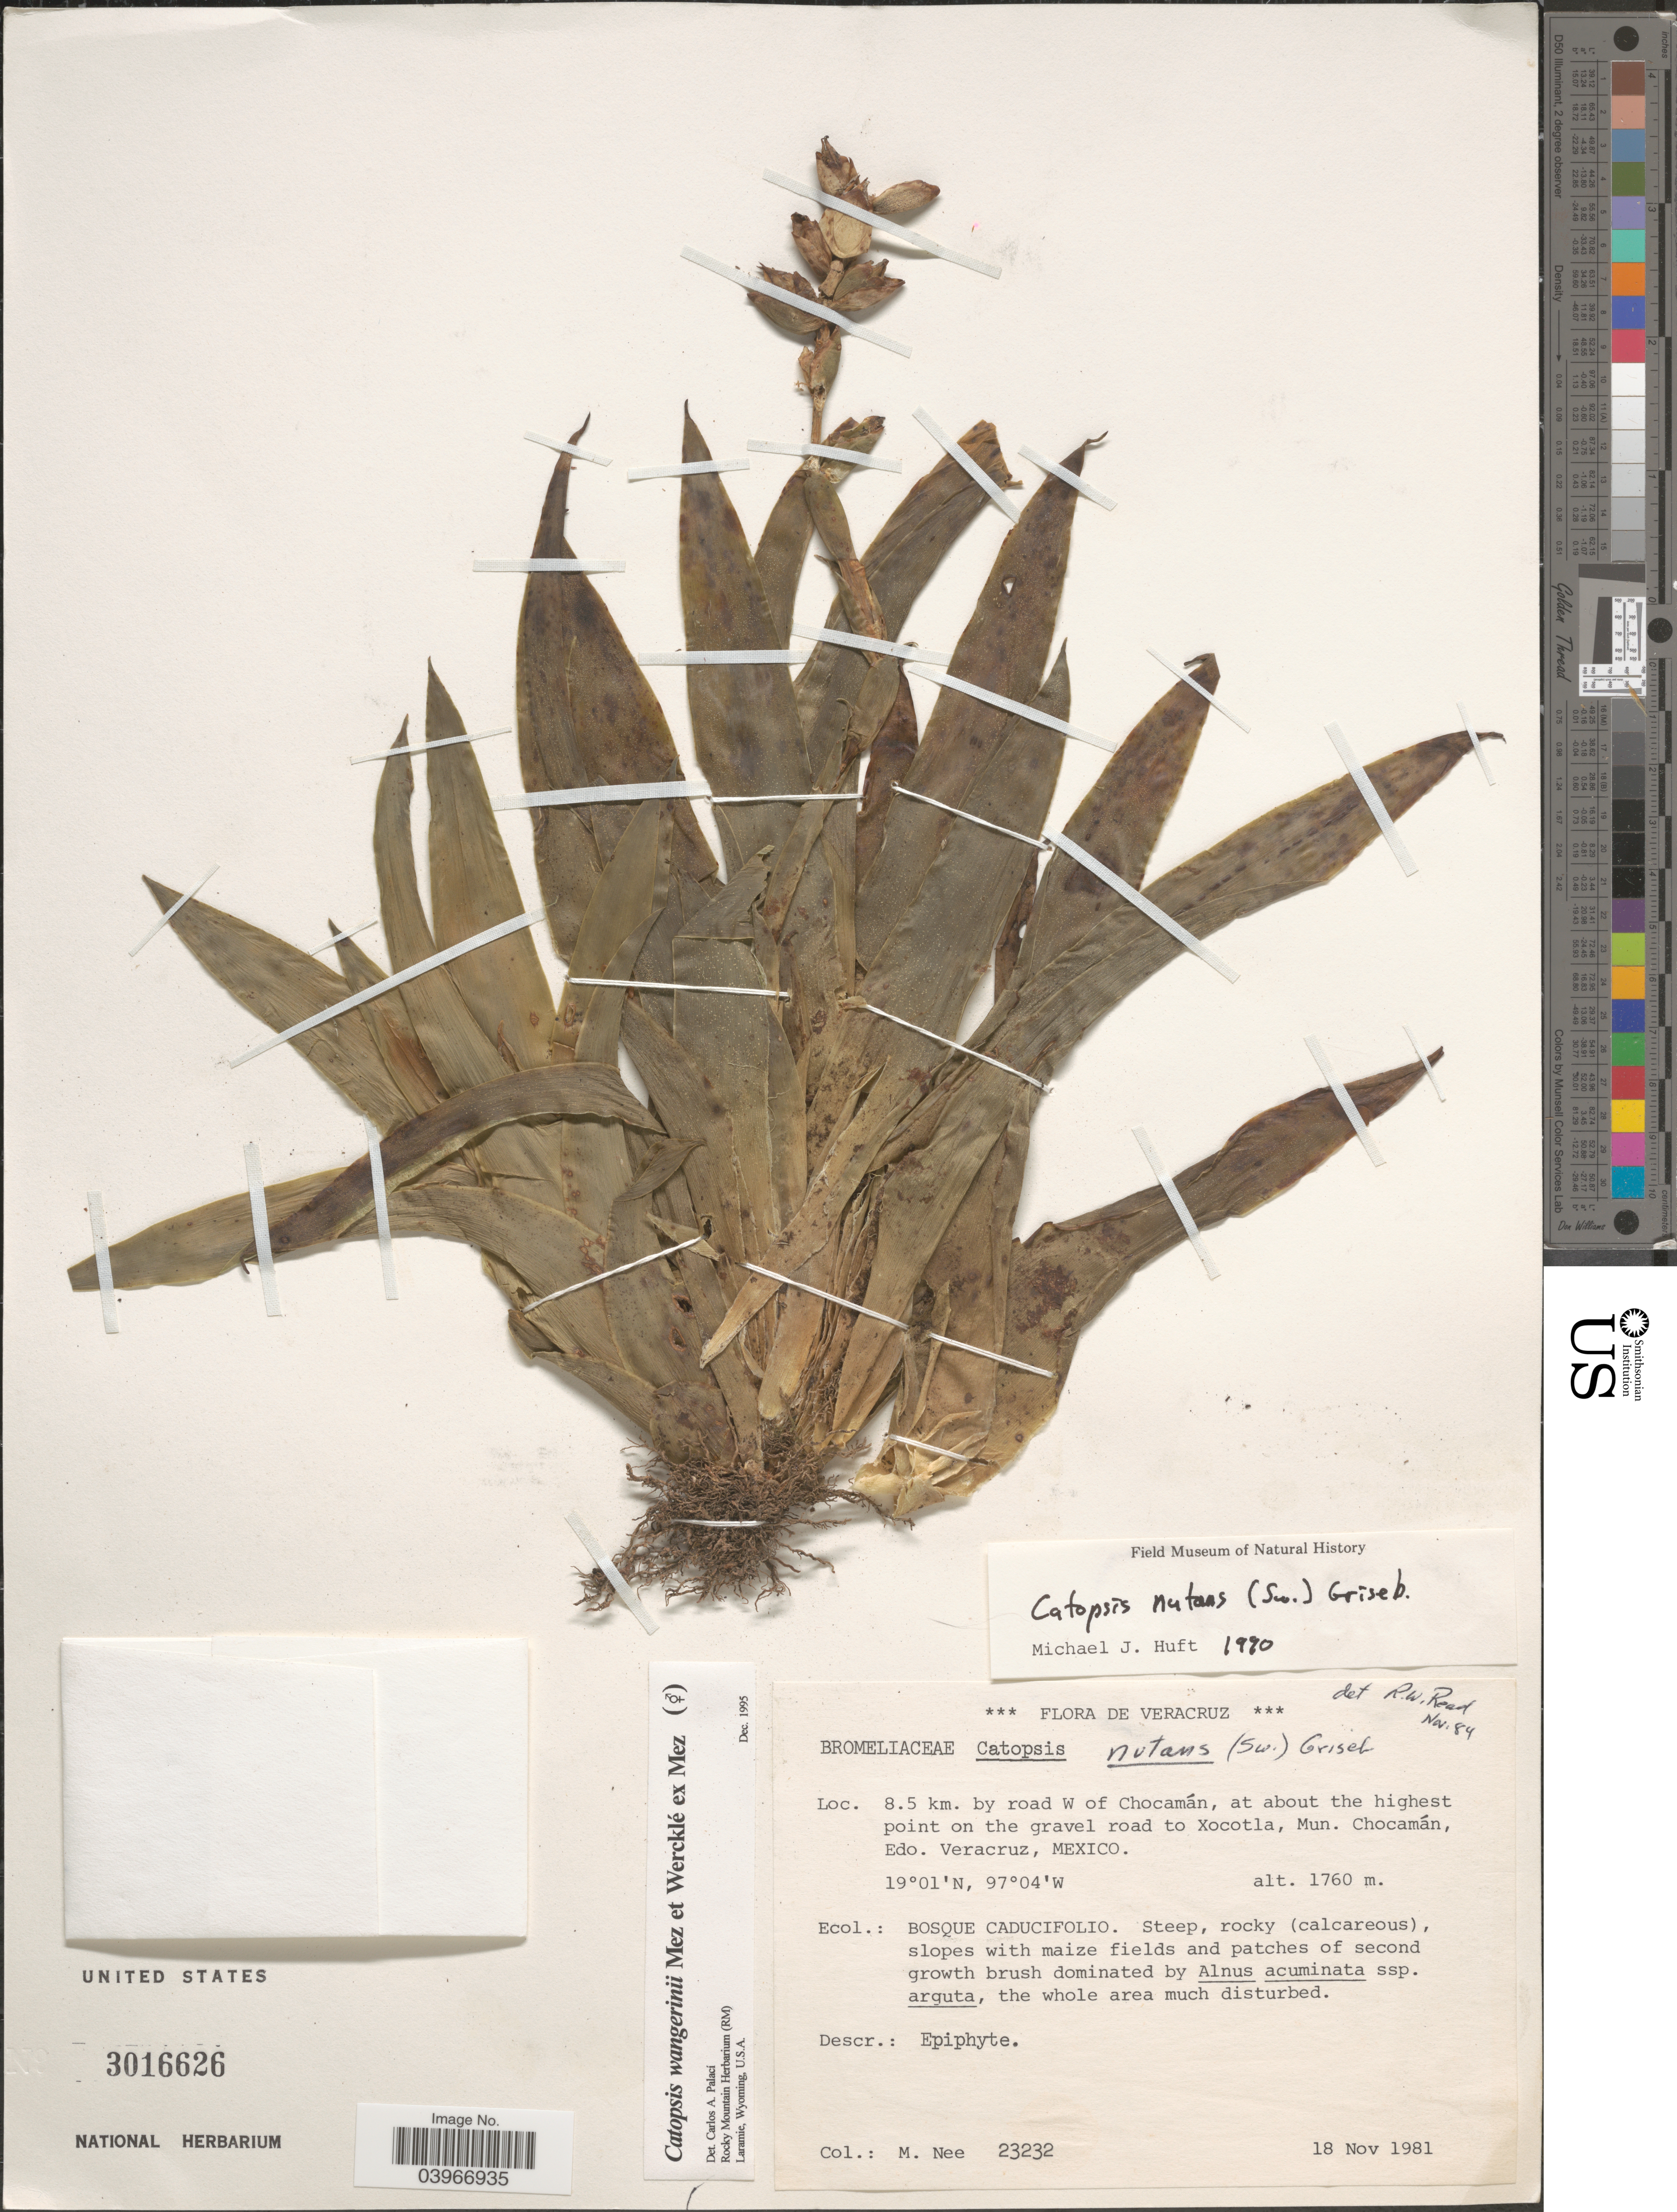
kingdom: Plantae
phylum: Tracheophyta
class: Liliopsida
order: Poales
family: Bromeliaceae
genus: Catopsis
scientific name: Catopsis wangerinii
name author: Mez & Wercklé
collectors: M. Nee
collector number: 23232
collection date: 1981-11-18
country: Mexico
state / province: Veracruz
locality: Veracruz. 8.5 km. by road W of Chocamán, at about the highest point on the gravel road to Xocotla, Mun. Chocamán, Edo. Veracruz.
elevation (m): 1760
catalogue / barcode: US 3016626